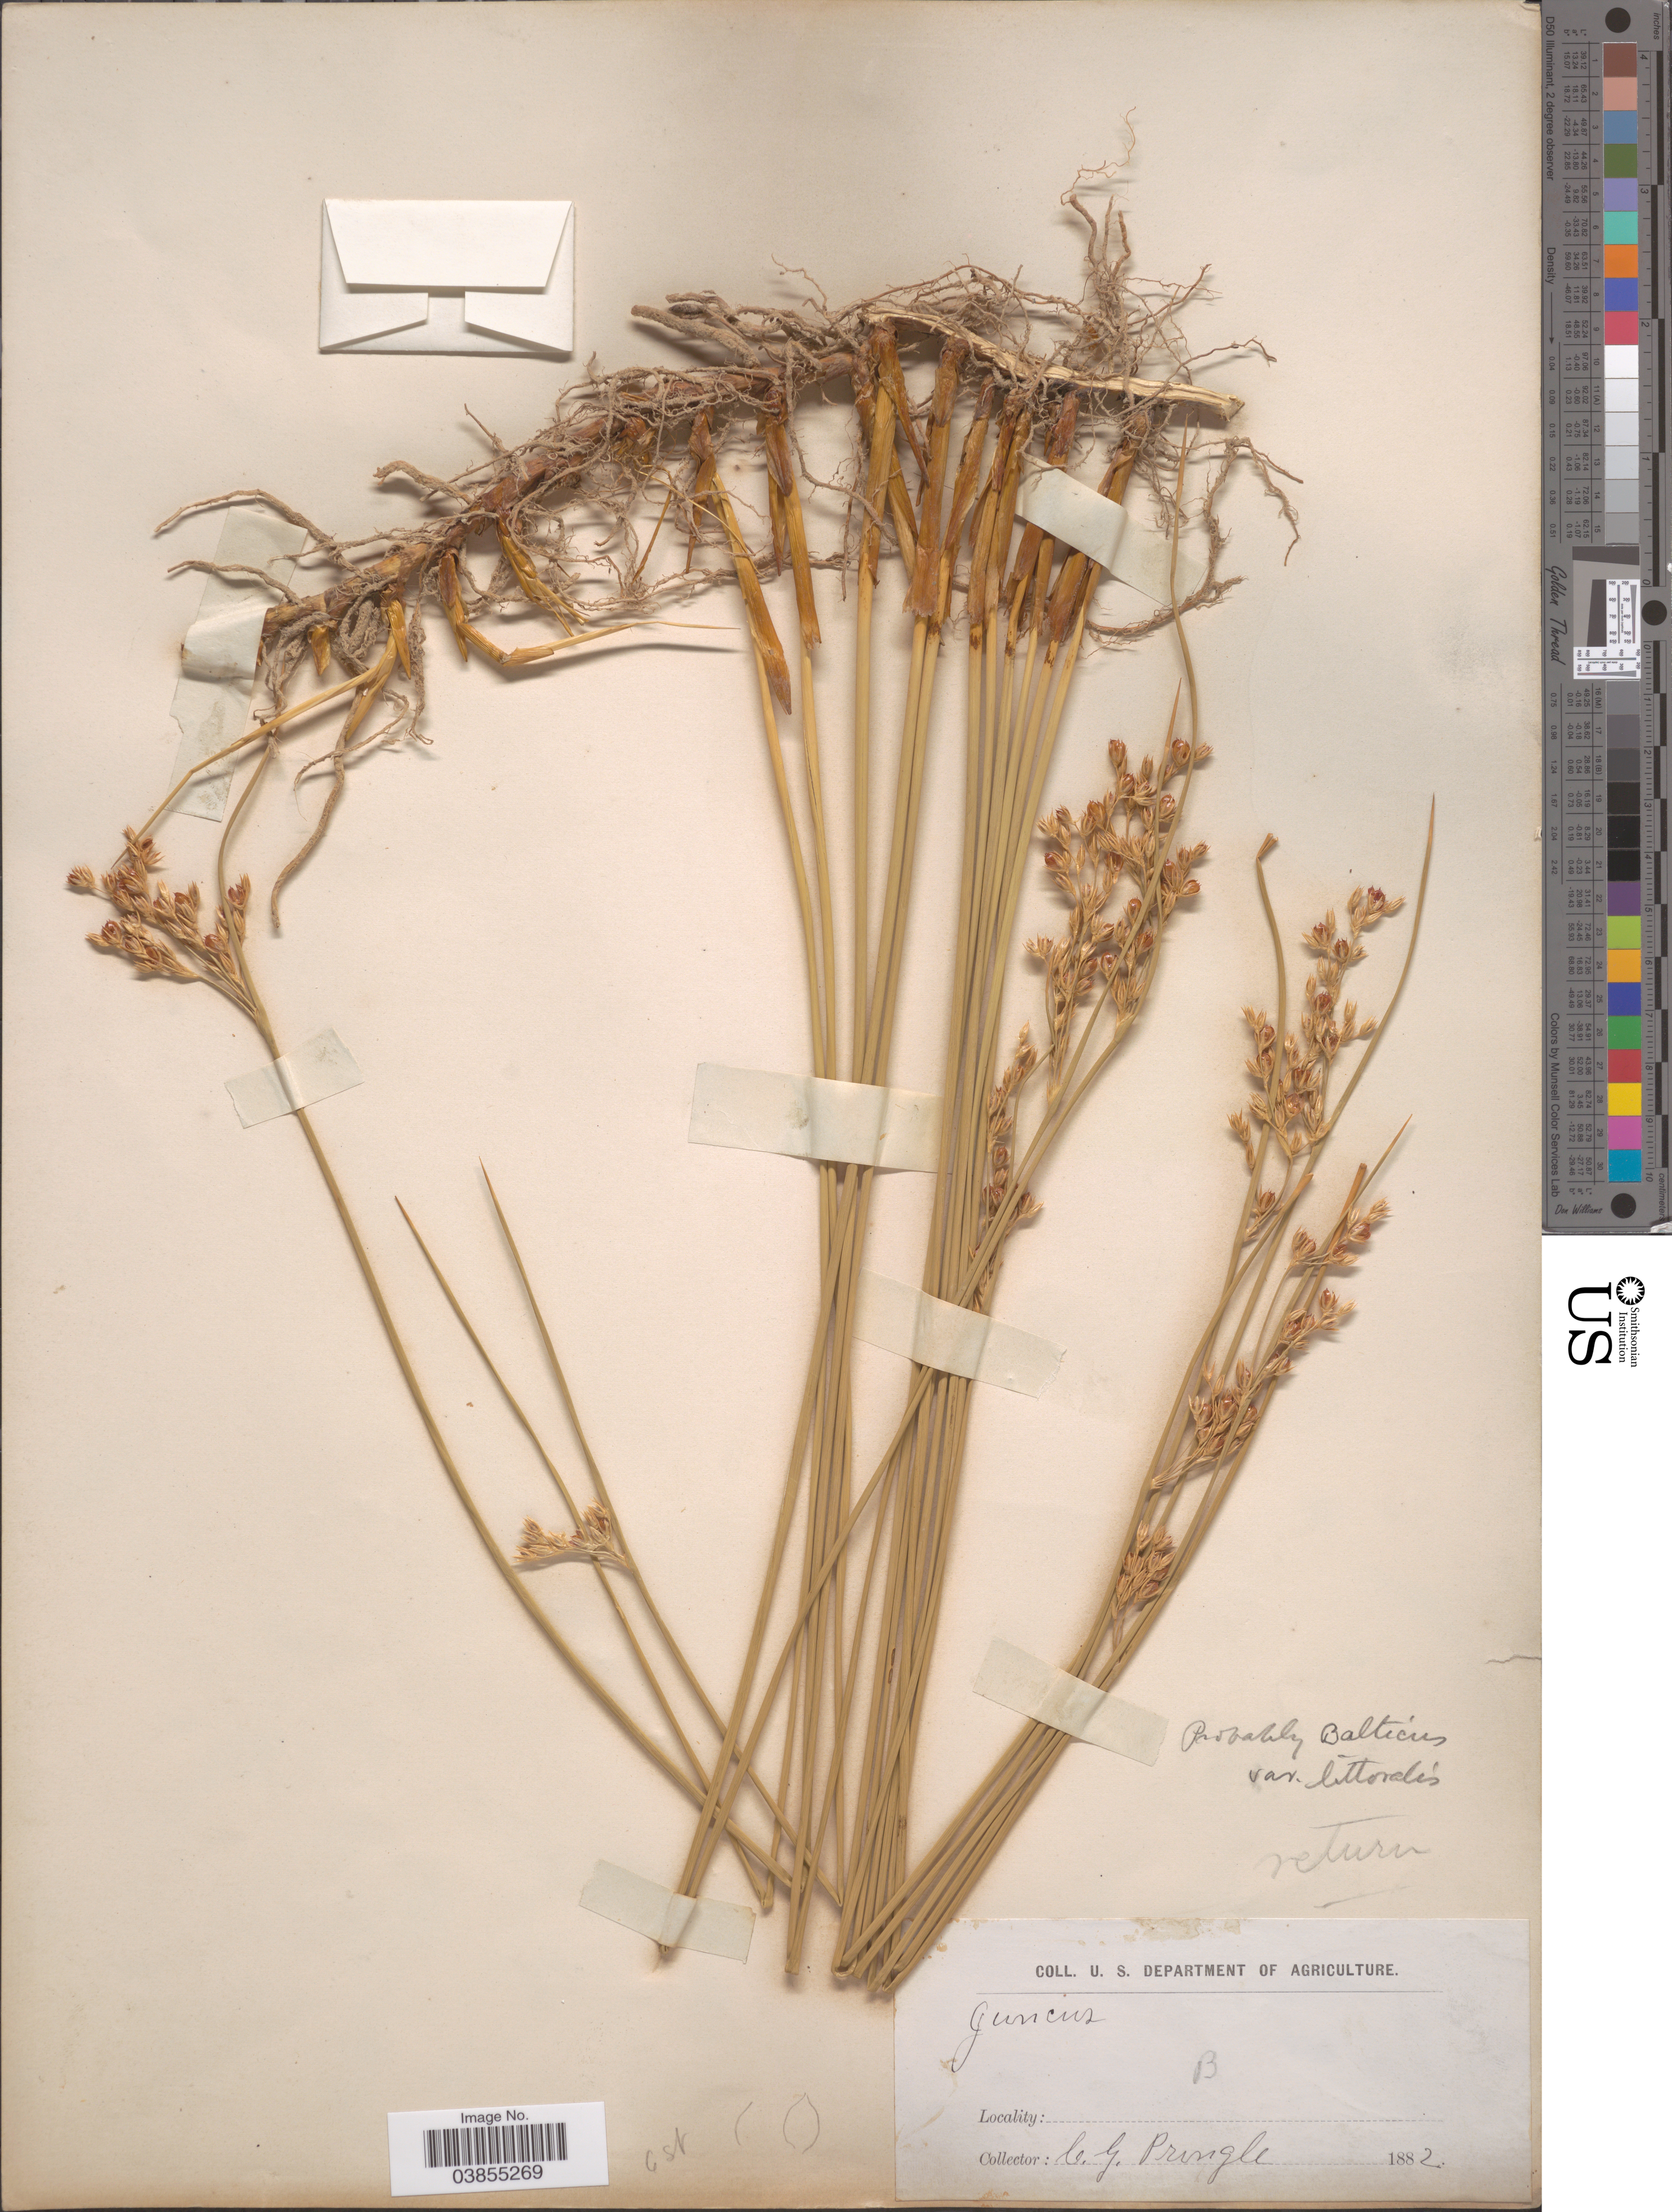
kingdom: Plantae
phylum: Tracheophyta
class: Liliopsida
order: Poales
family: Juncaceae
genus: Juncus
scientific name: Juncus mexicanus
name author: Willd. ex Schult. & Schult. f.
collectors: C. G. Pringle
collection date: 1882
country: United States